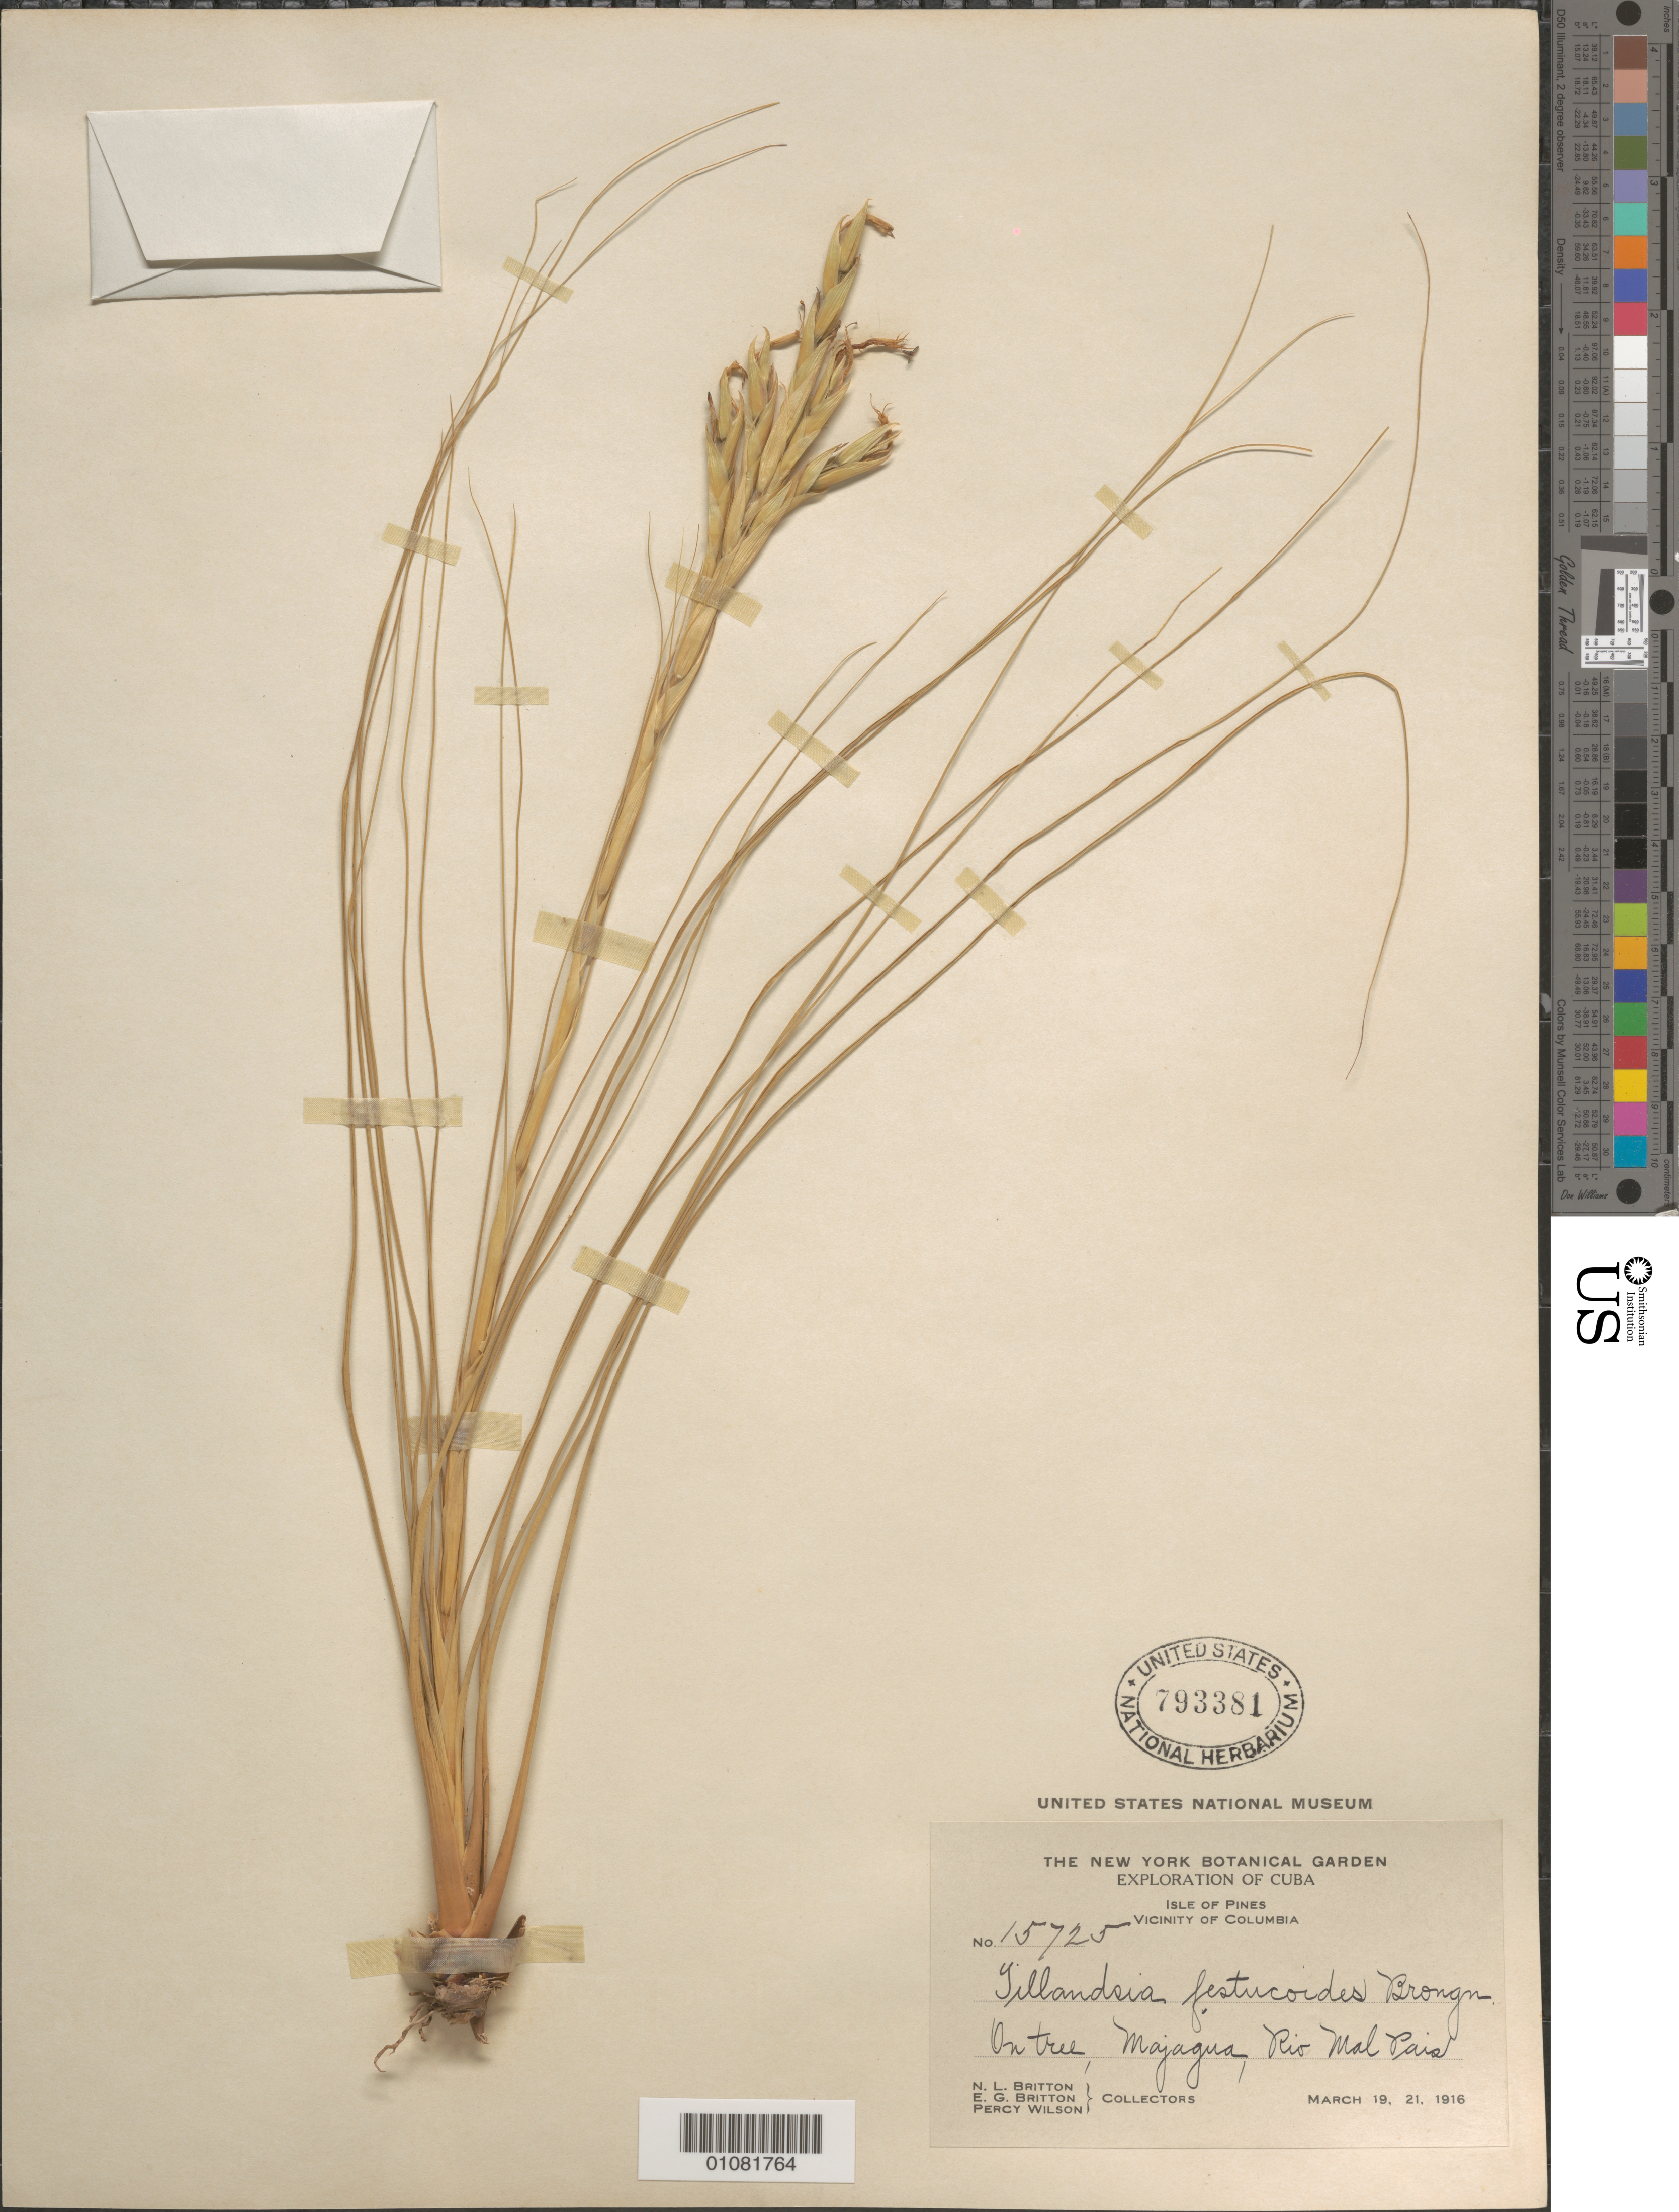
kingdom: Plantae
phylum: Tracheophyta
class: Liliopsida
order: Poales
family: Bromeliaceae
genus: Tillandsia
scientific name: Tillandsia festucoides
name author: Brongn. ex Mez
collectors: N. Britton, E. G. Britton & P. Wilson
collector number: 15725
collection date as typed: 19 May 1916 and 21 May 1916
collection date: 1916-05-19,1916-05-21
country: Cuba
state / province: Las Tunas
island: Cuba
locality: Columbia; Majagua, Rio Mal Pais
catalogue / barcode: US 793381